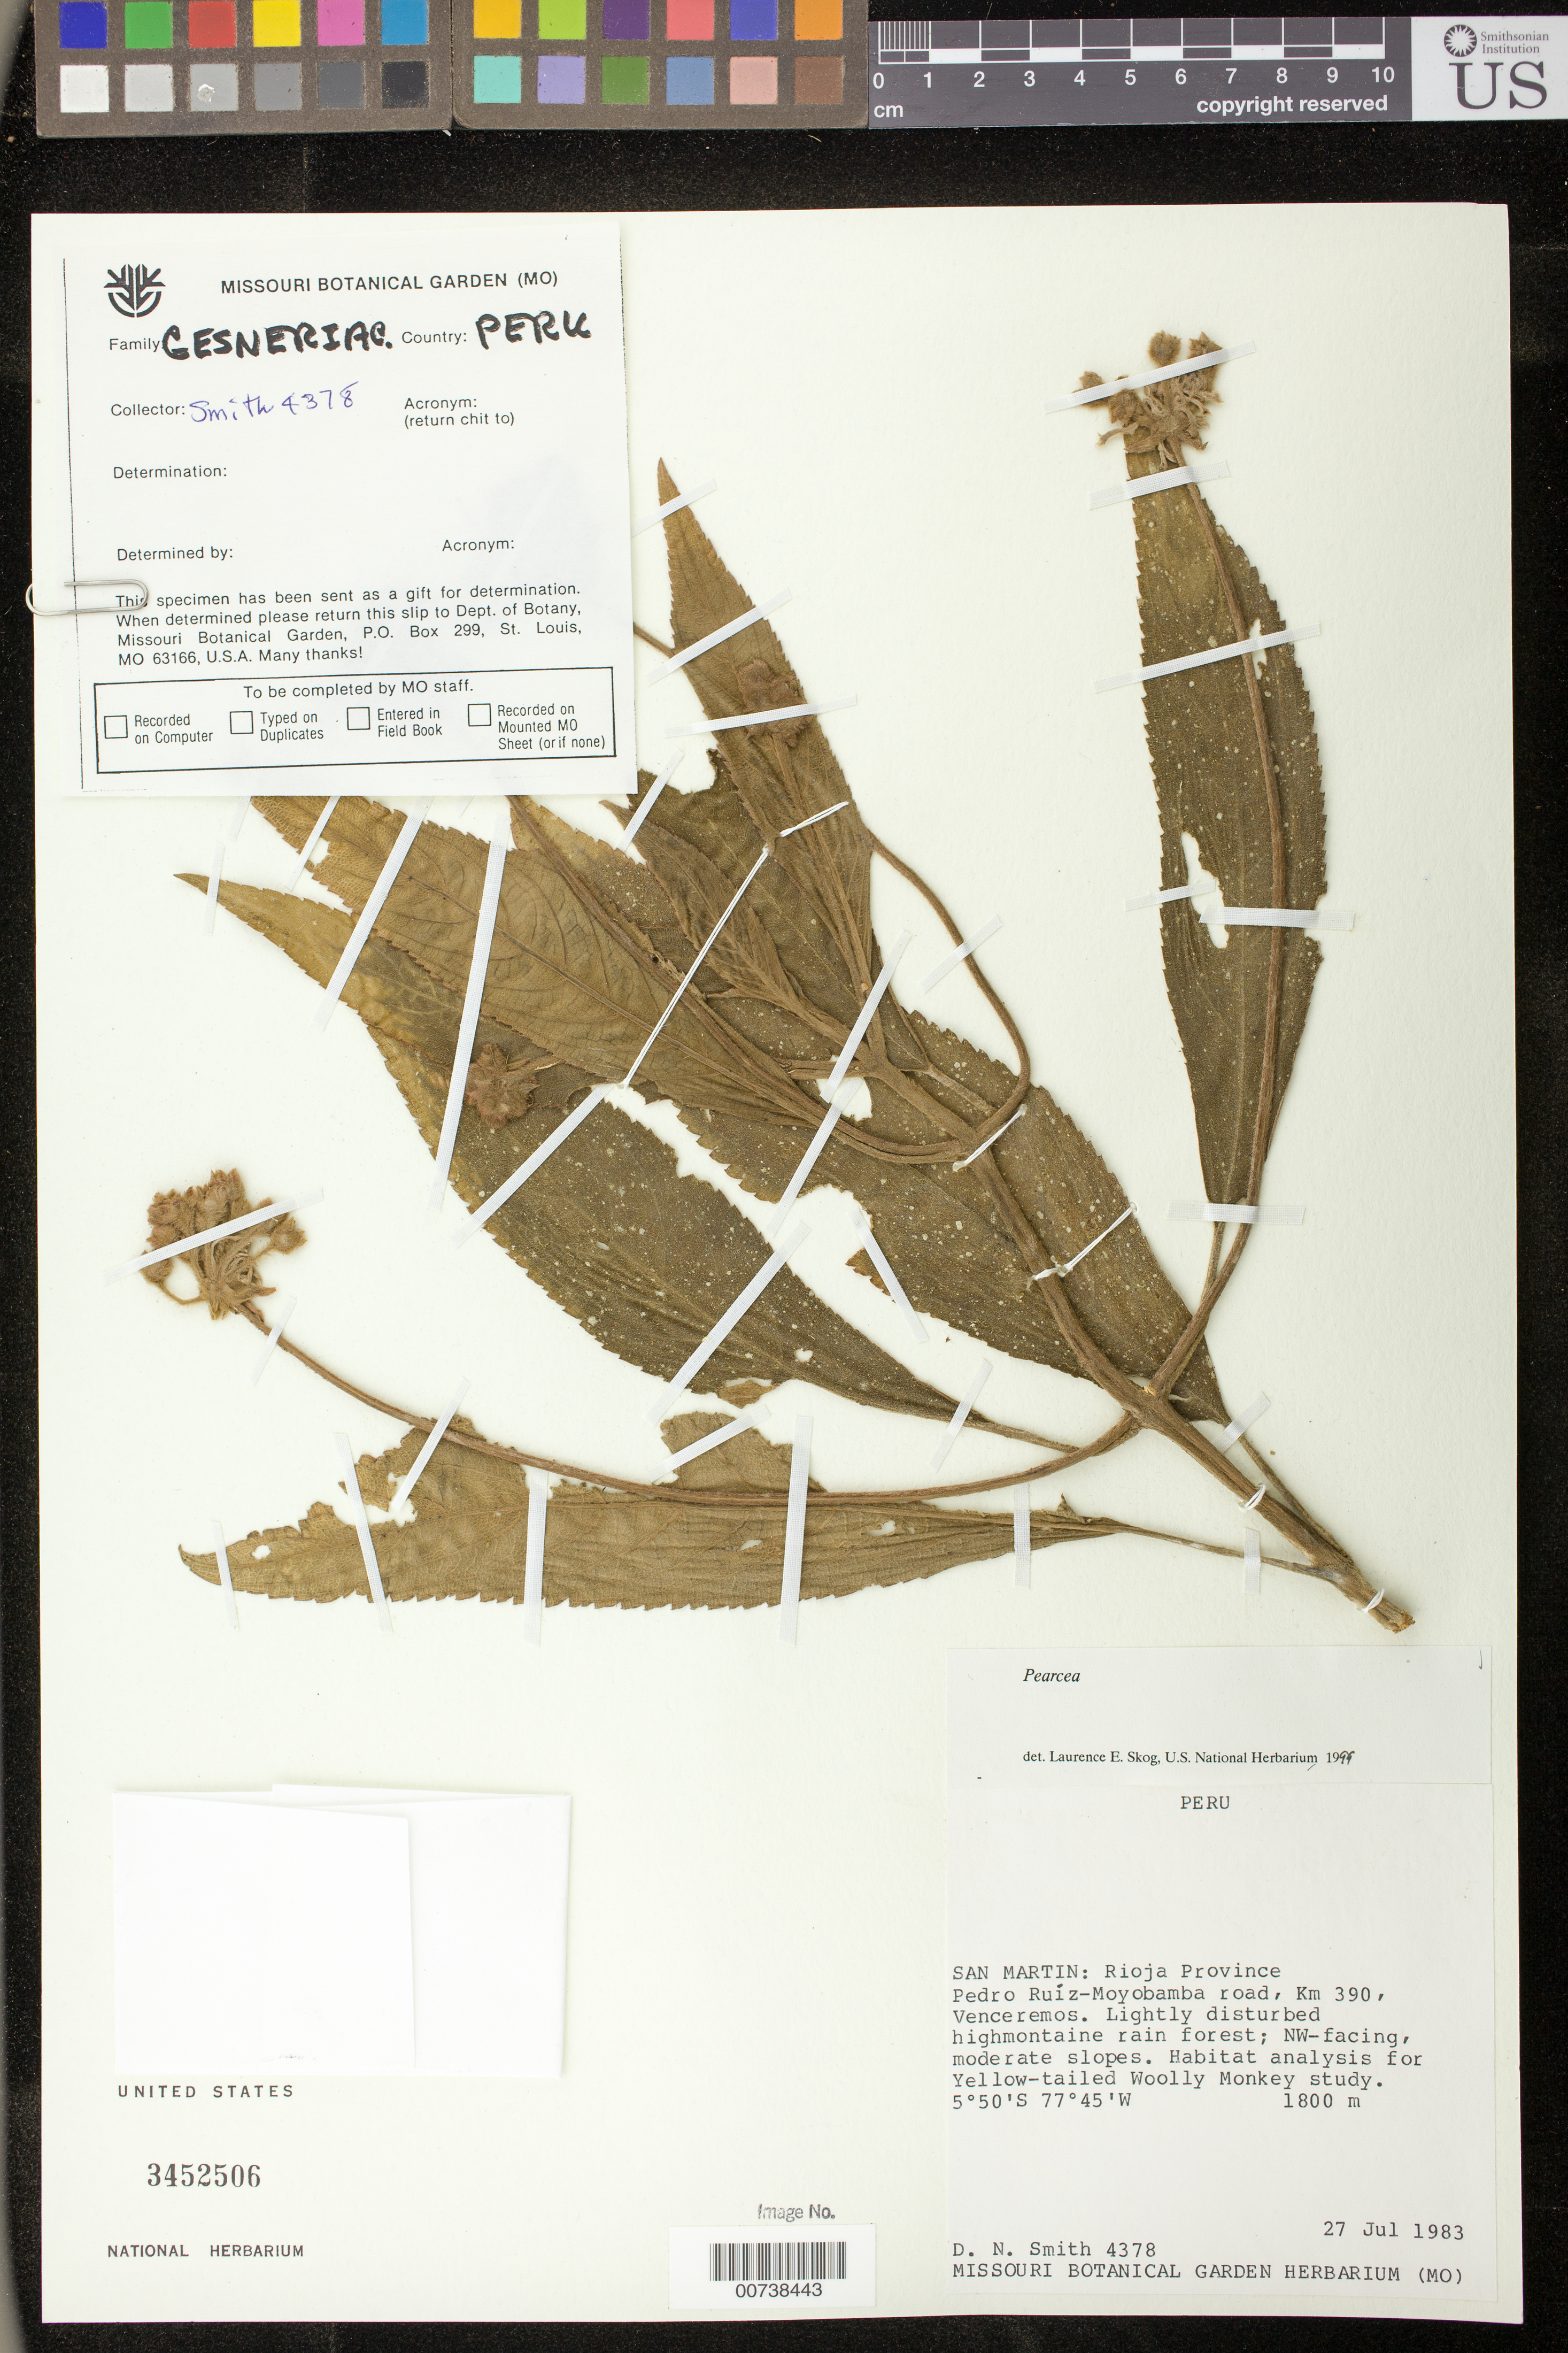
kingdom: Plantae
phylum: Tracheophyta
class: Magnoliopsida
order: Lamiales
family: Gesneriaceae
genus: Pearcea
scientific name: Pearcea reticulata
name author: (Fritsch) L.P. Kvist & L.E. Skog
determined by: Skog, Laurence E.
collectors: D. Smith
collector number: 4378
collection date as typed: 27 Jul 1983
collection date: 1983-07-27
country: Peru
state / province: San Martín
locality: San Martín: Rioja Province. Pedro Ruíz-Moyobamba road, km 390, Venceremos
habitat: Lightly disturbed high montane rain forest; NW-facing, moderate slopes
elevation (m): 1800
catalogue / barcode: US 3452506